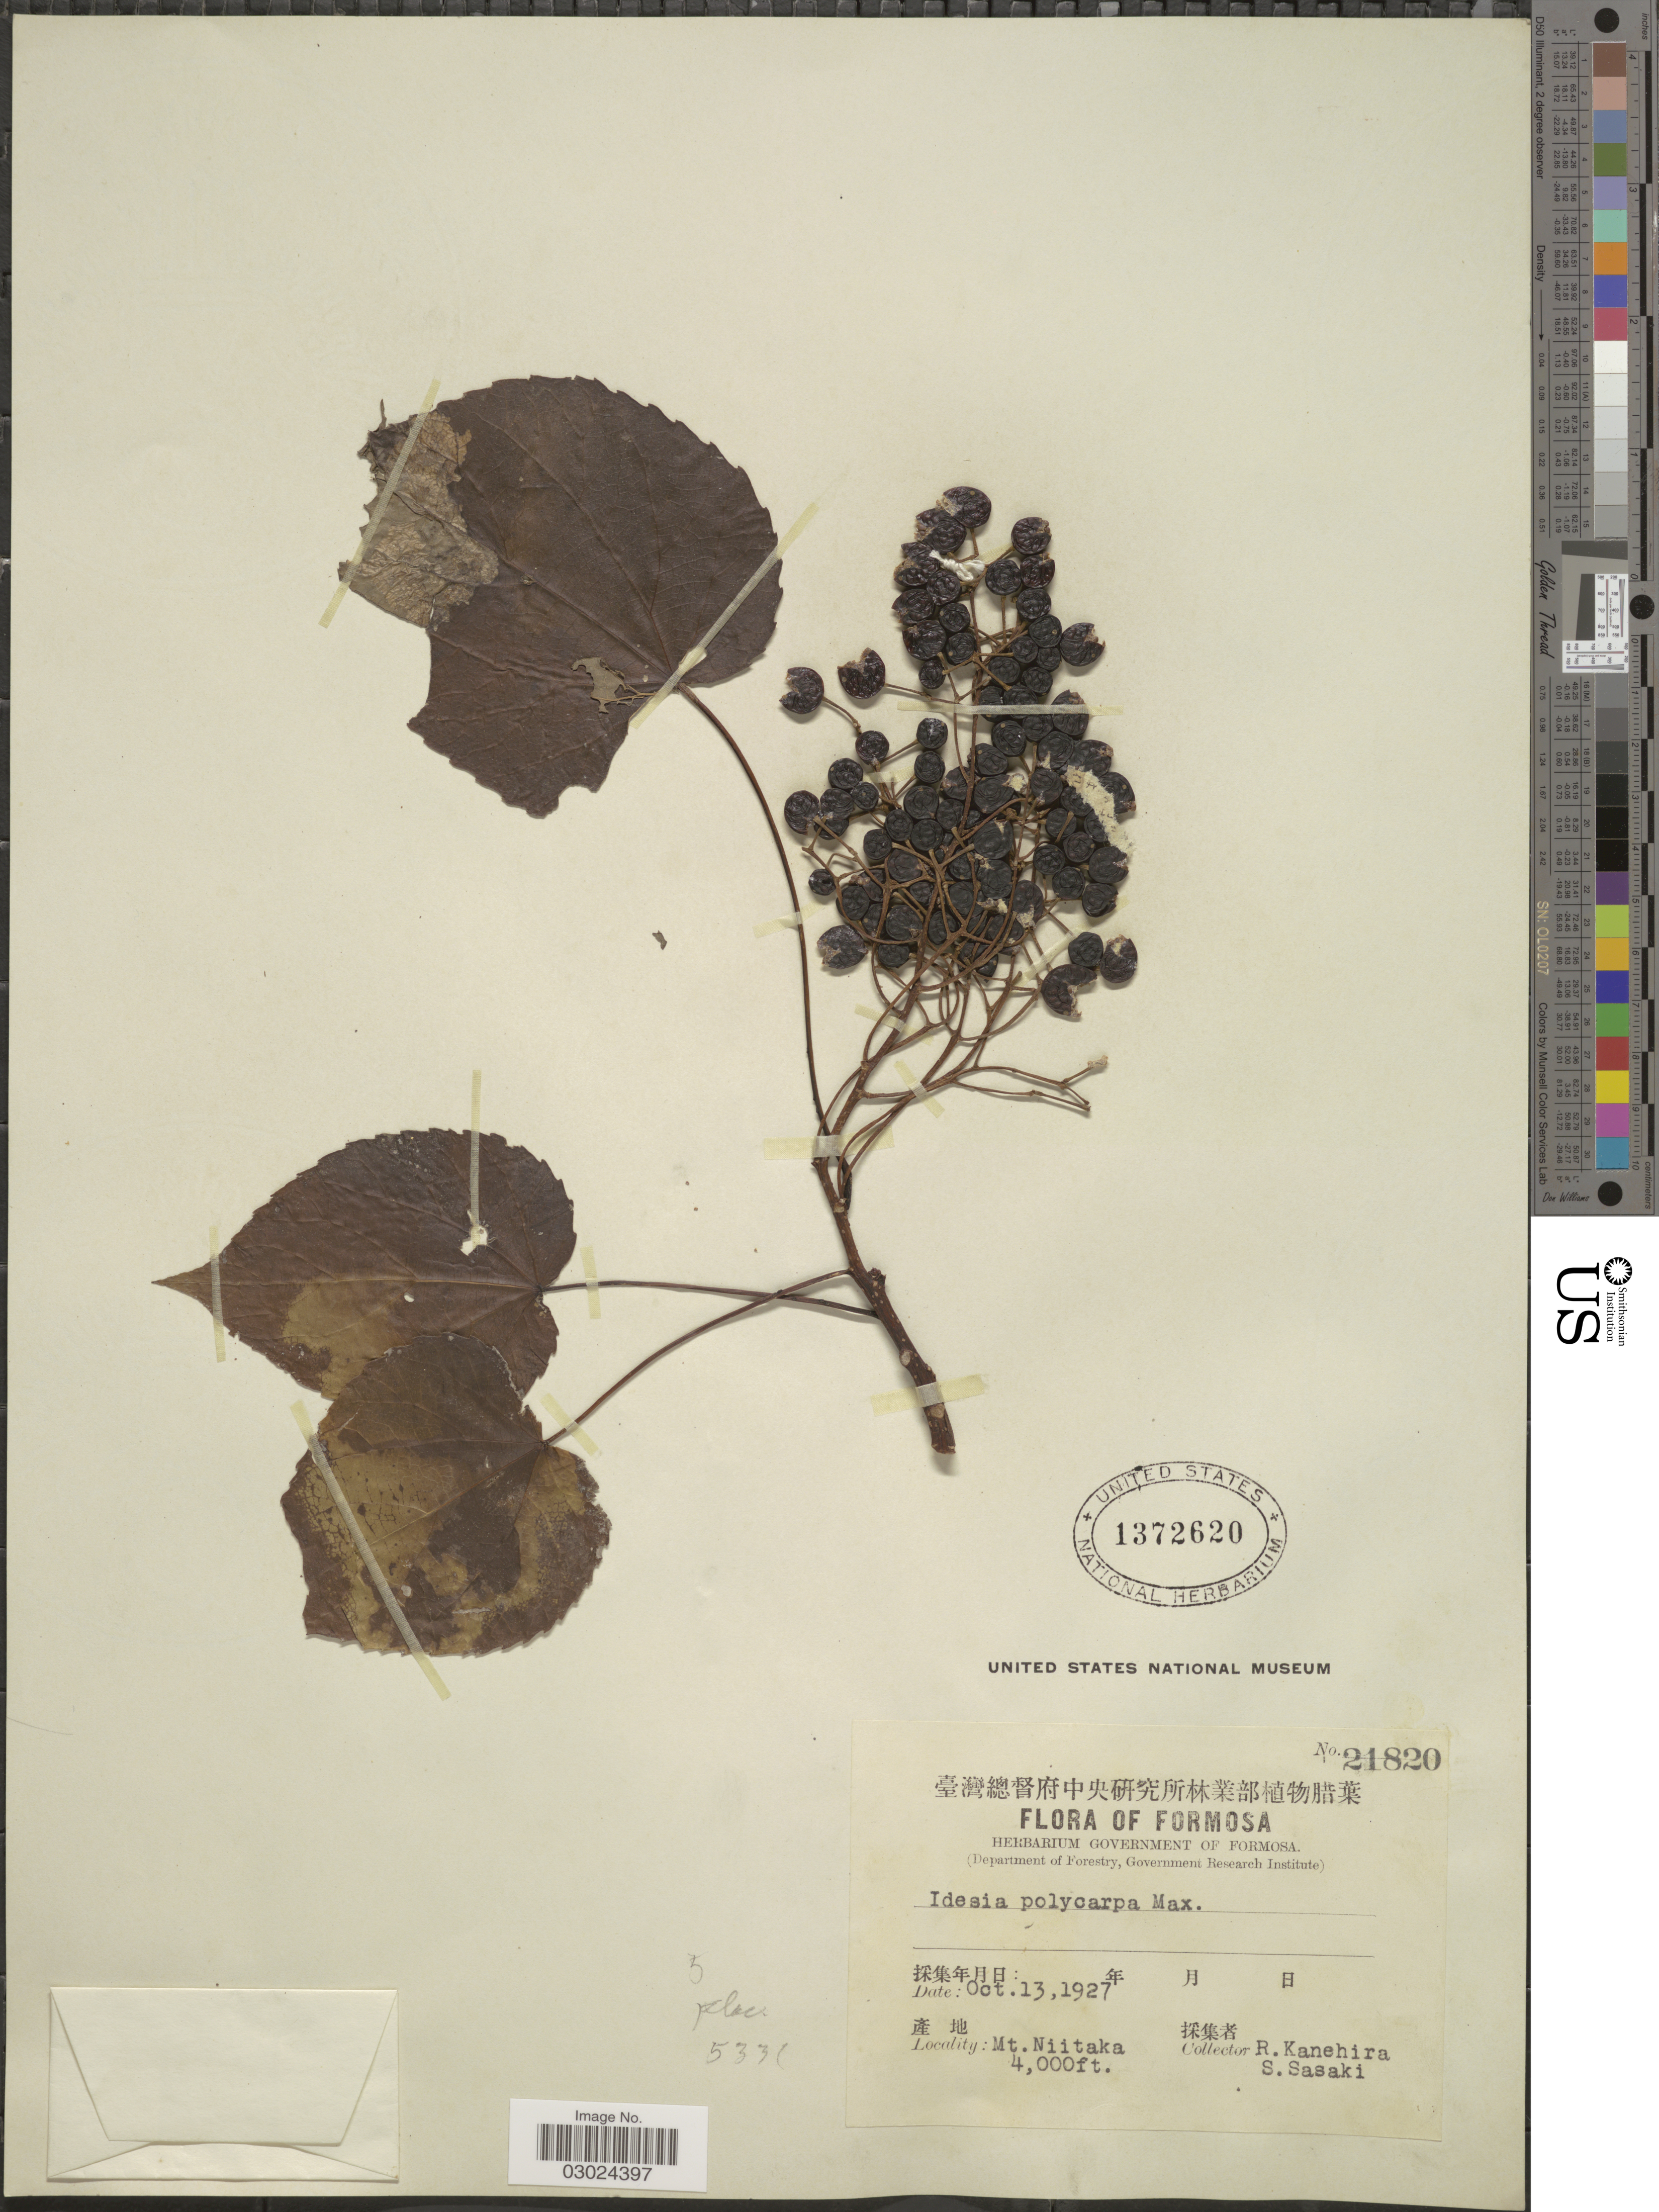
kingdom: Plantae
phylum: Tracheophyta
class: Magnoliopsida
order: Malpighiales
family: Salicaceae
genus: Idesia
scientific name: Idesia polycarpa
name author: Maxim.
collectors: R. Kanehira & S. Sasaki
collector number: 21820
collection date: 1927-10-13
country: Taiwan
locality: Formosa. Mt. Niitaka.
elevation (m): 1219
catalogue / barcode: US 1372620